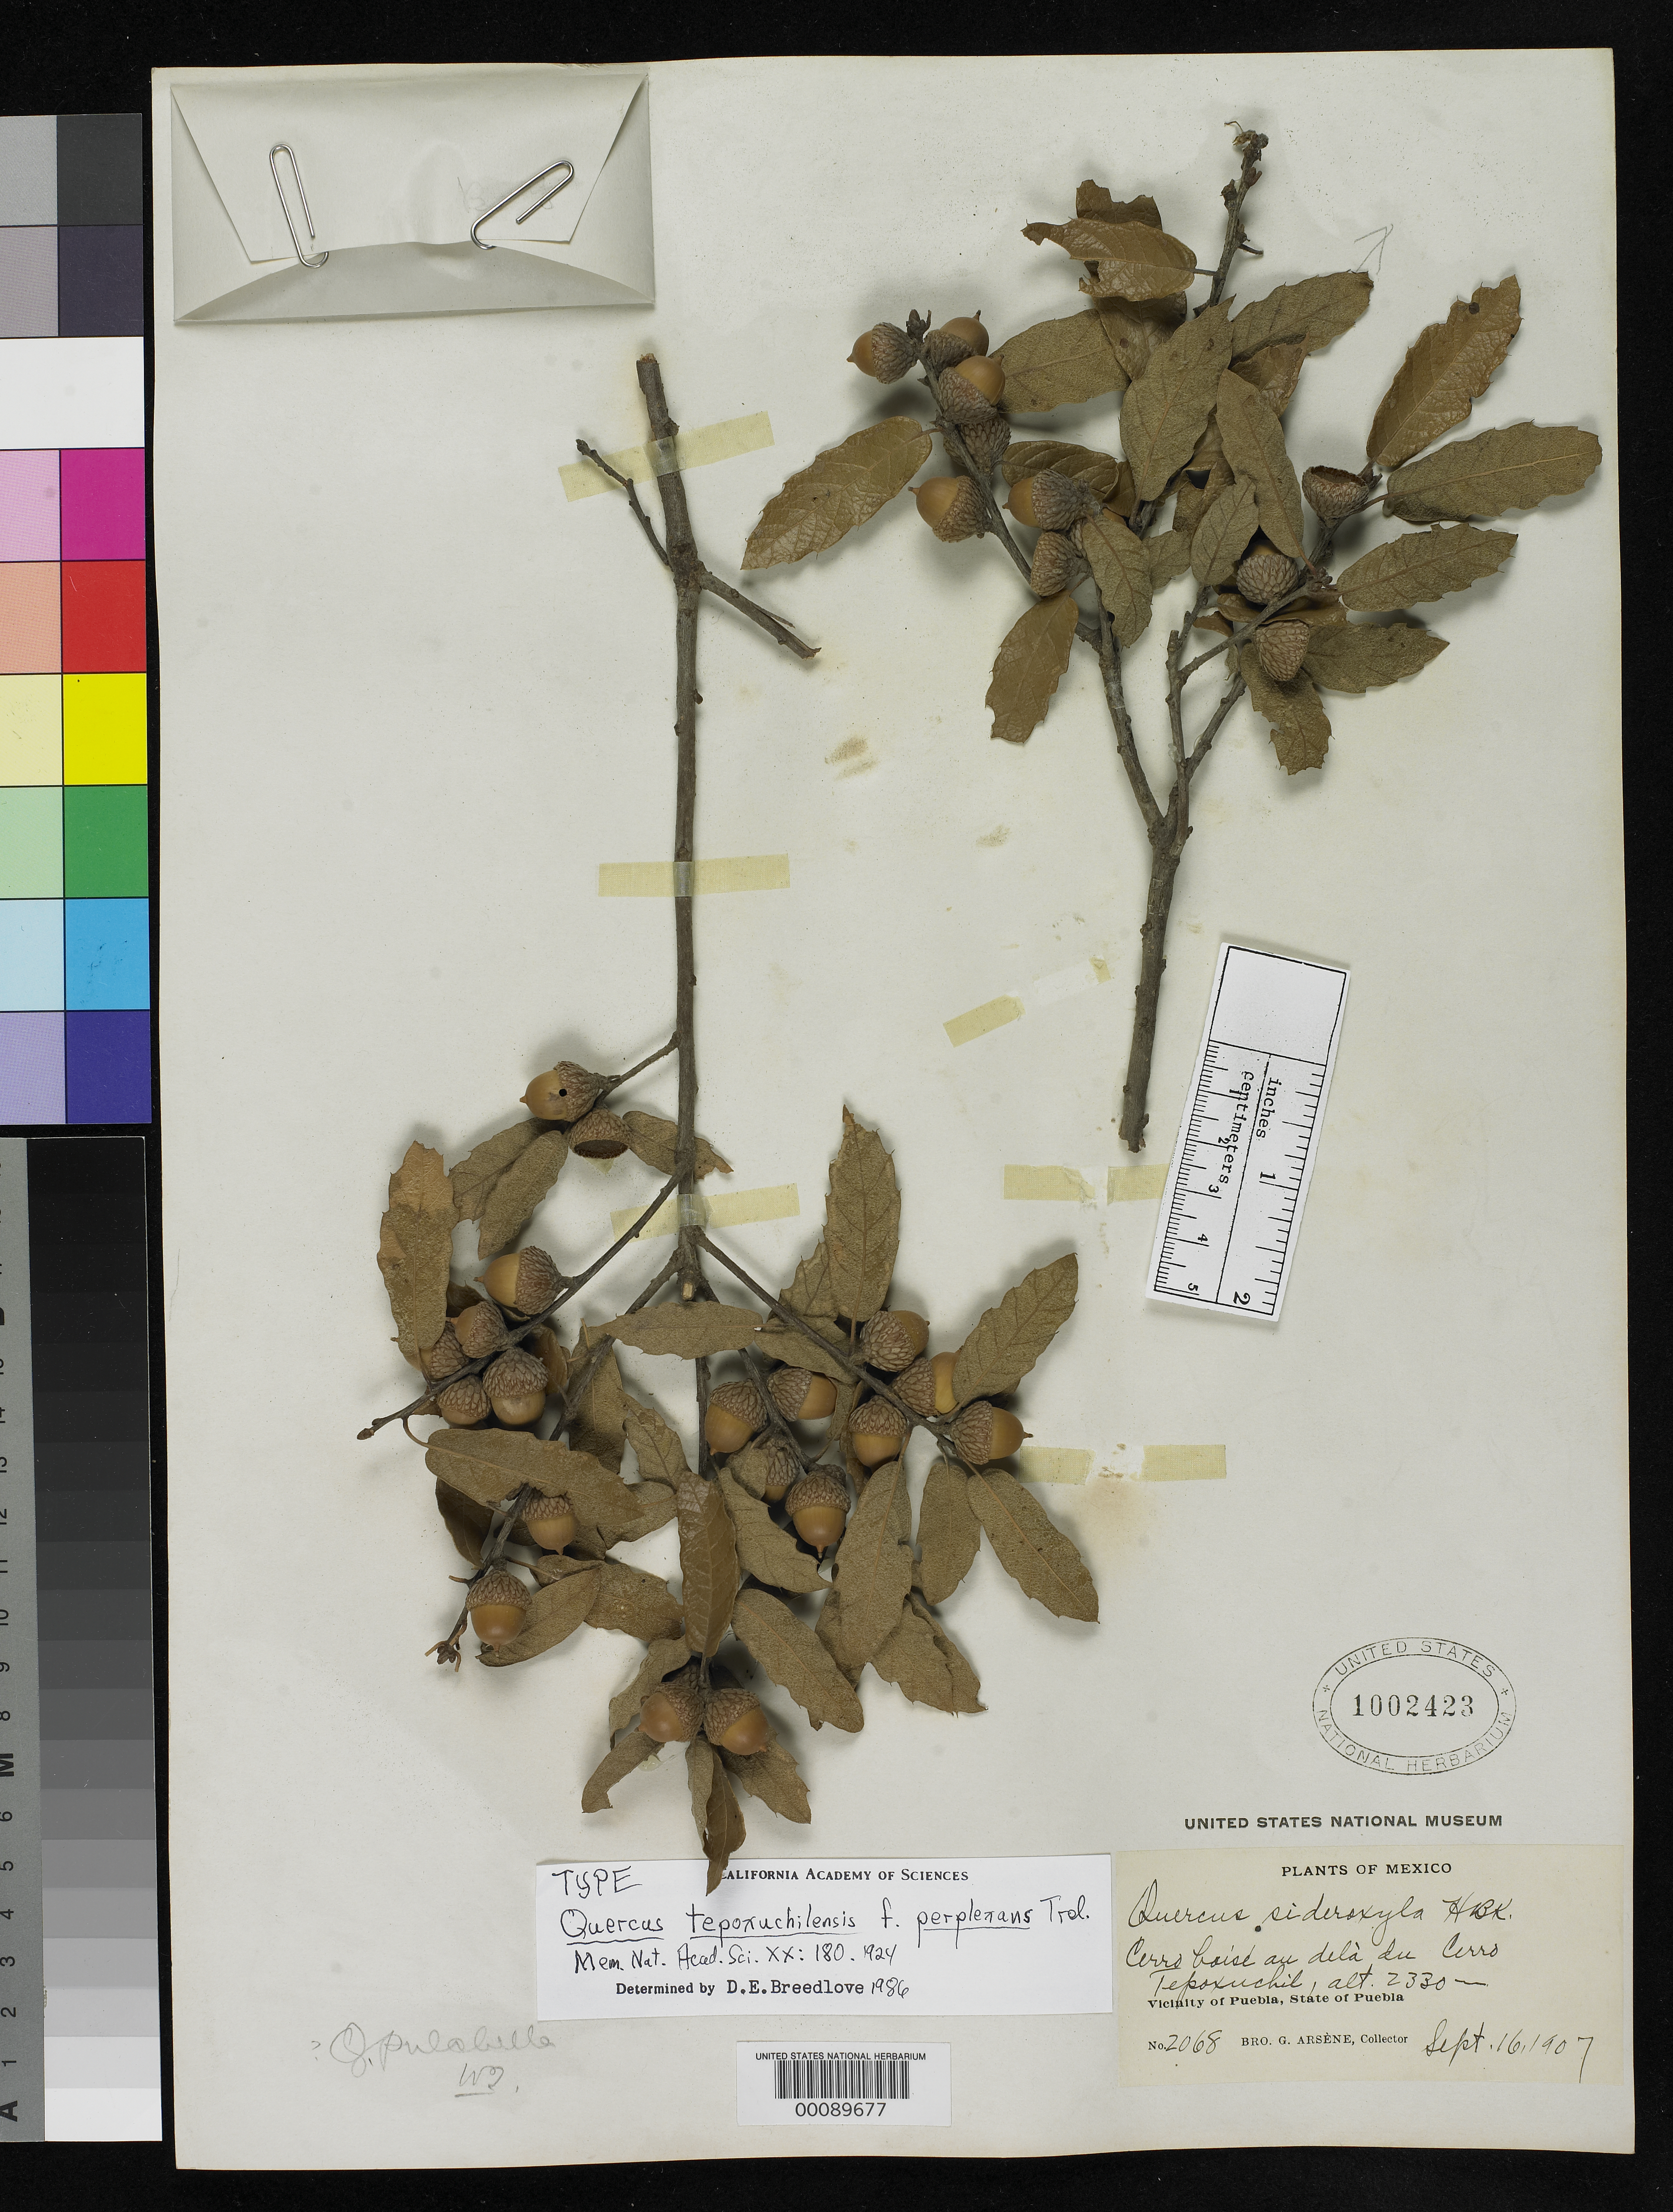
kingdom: Plantae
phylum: Tracheophyta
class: Magnoliopsida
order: Fagales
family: Fagaceae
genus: Quercus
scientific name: Quercus tepoxuchilensis f. perplexans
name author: Trel.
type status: Type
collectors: Bro. G. Arsène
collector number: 2068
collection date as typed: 16 Sep 1907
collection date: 1907-09-16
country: Mexico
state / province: Puebla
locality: Vicinity of Puebla, Cerro Tepoxuchil.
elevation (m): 2330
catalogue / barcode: US 1002423